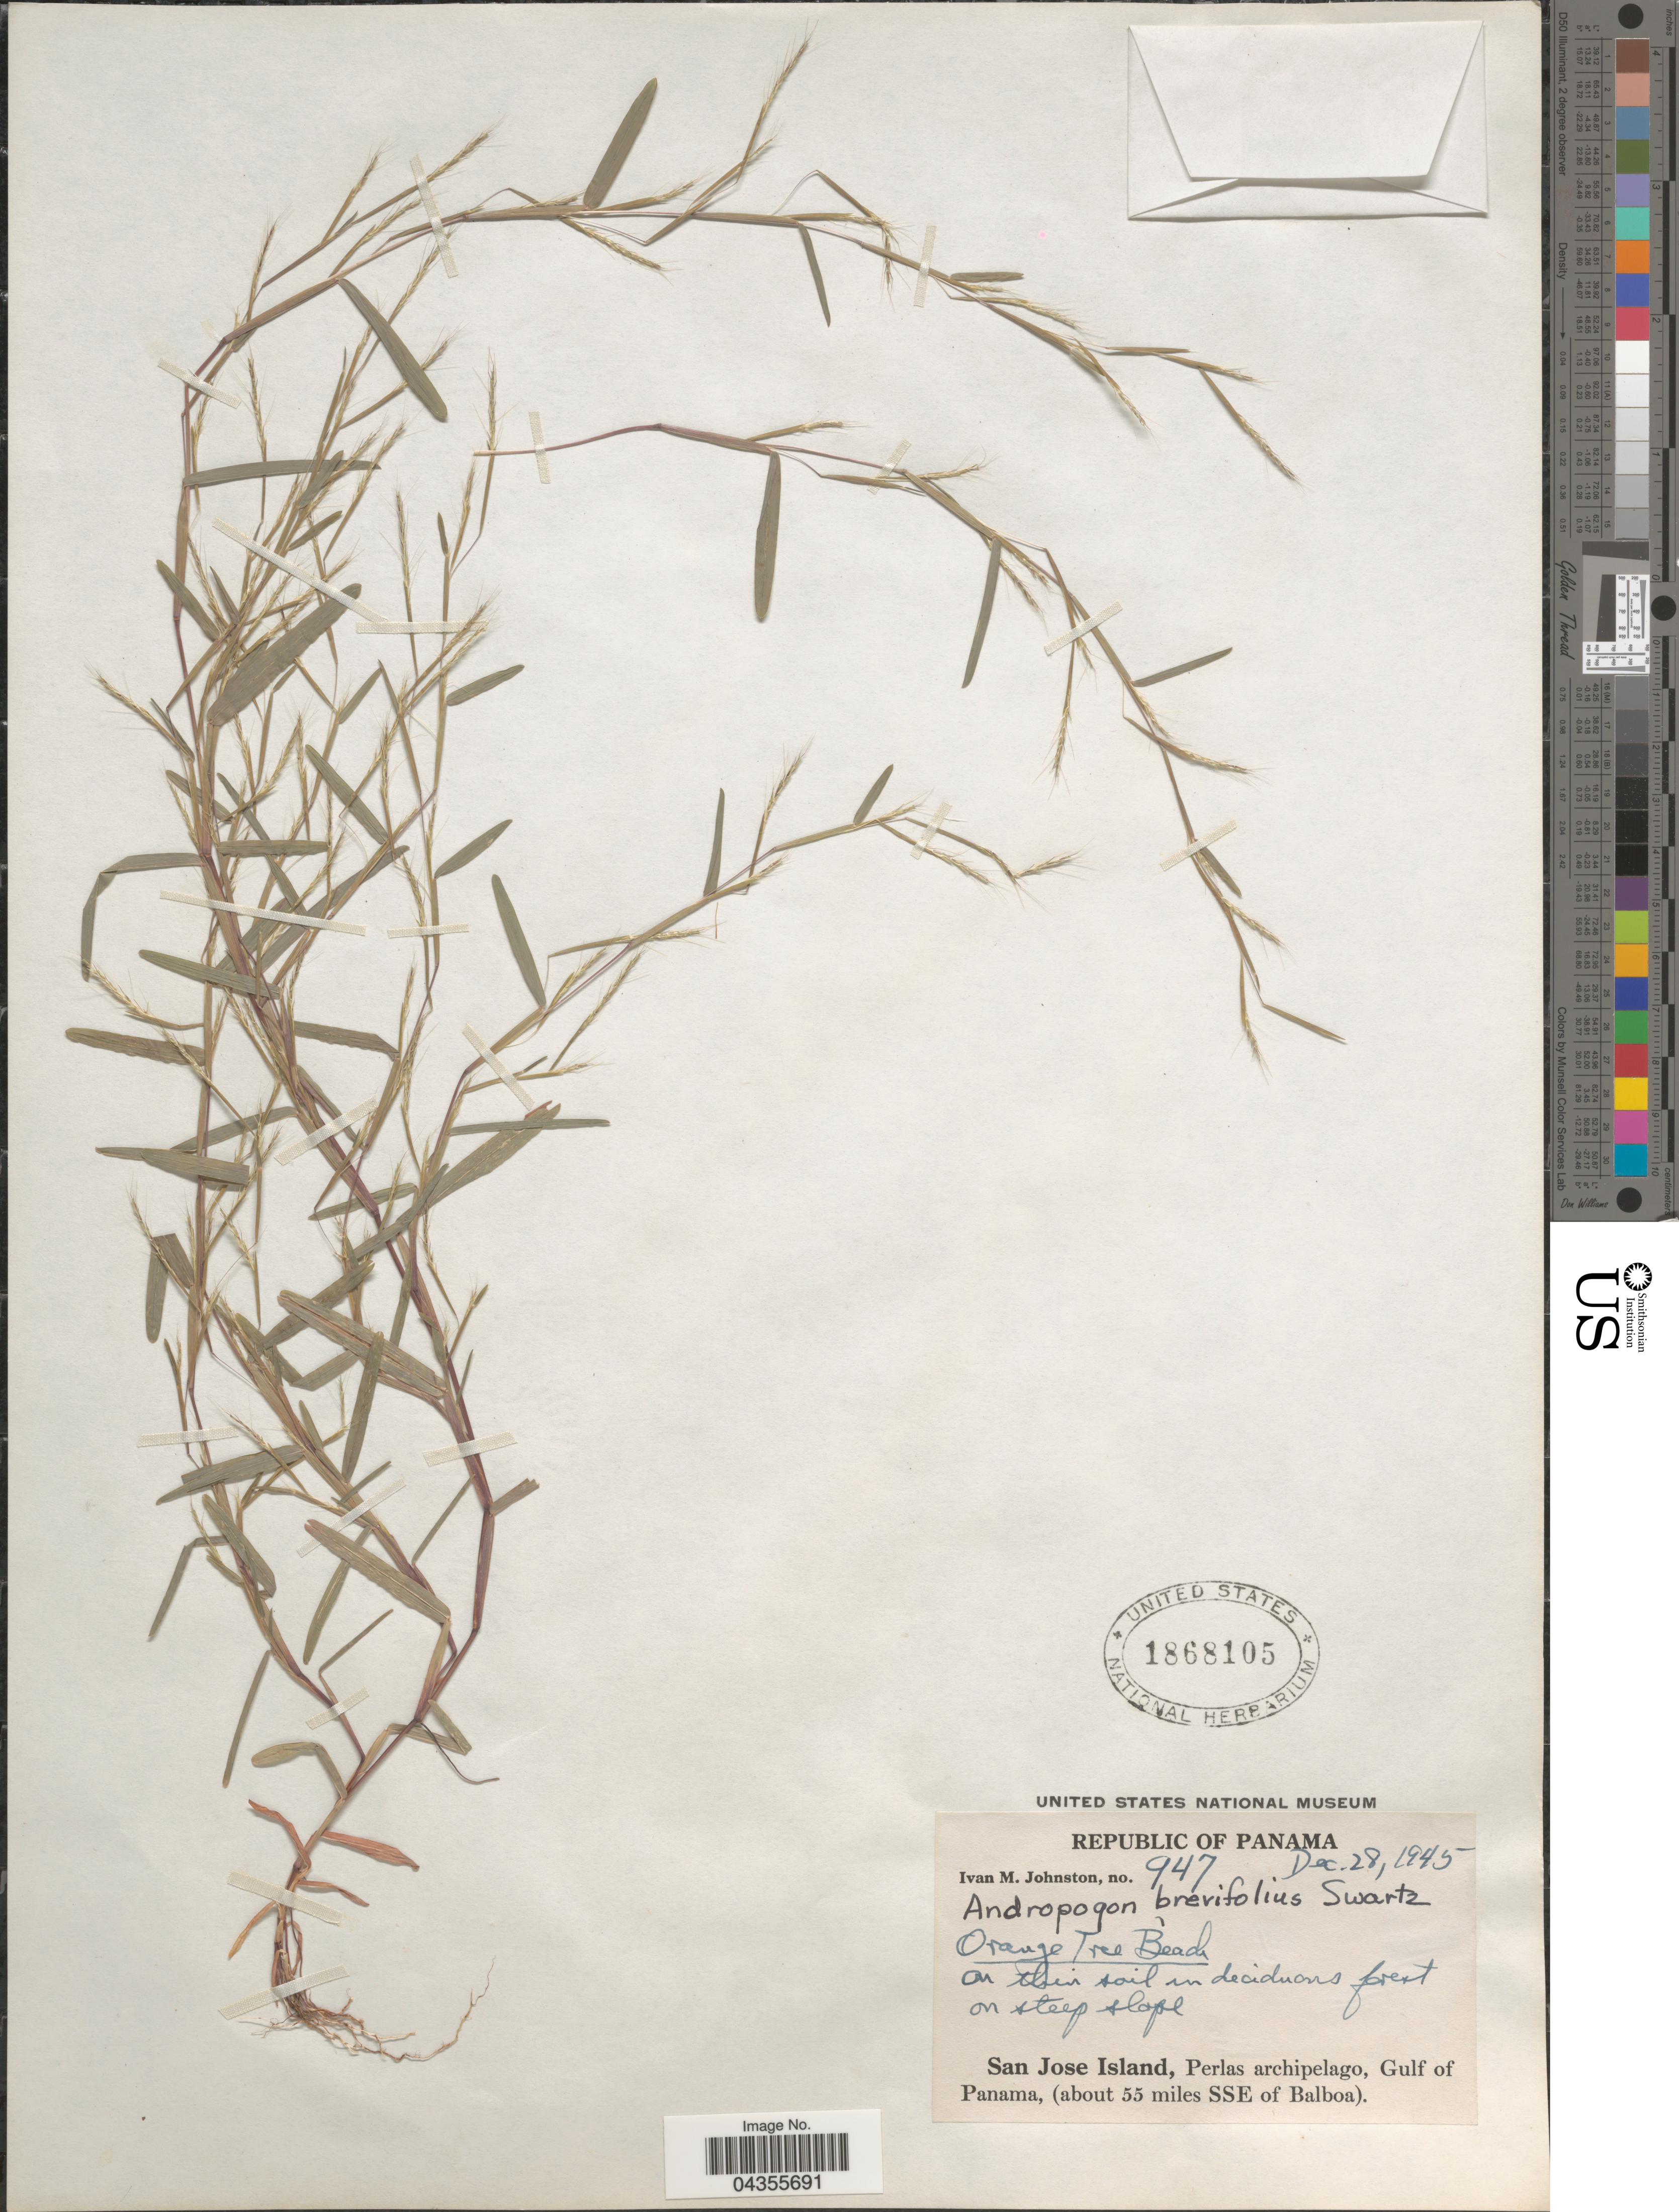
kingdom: Plantae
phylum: Tracheophyta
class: Liliopsida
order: Poales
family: Poaceae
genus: Schizachyrium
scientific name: Schizachyrium brevifolium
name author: (Sw.) Nees ex Büse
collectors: I.M. Johnston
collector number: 947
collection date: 1945-12-28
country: Panama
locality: Republic of Panama. Orange Tree Beach. On thin soil in deciduous forest on steep slope. San Jose Island, Perlas Archipelago, Gulf of Panama, (about 55 miles SSE of Balboa).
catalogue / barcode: US 1868105